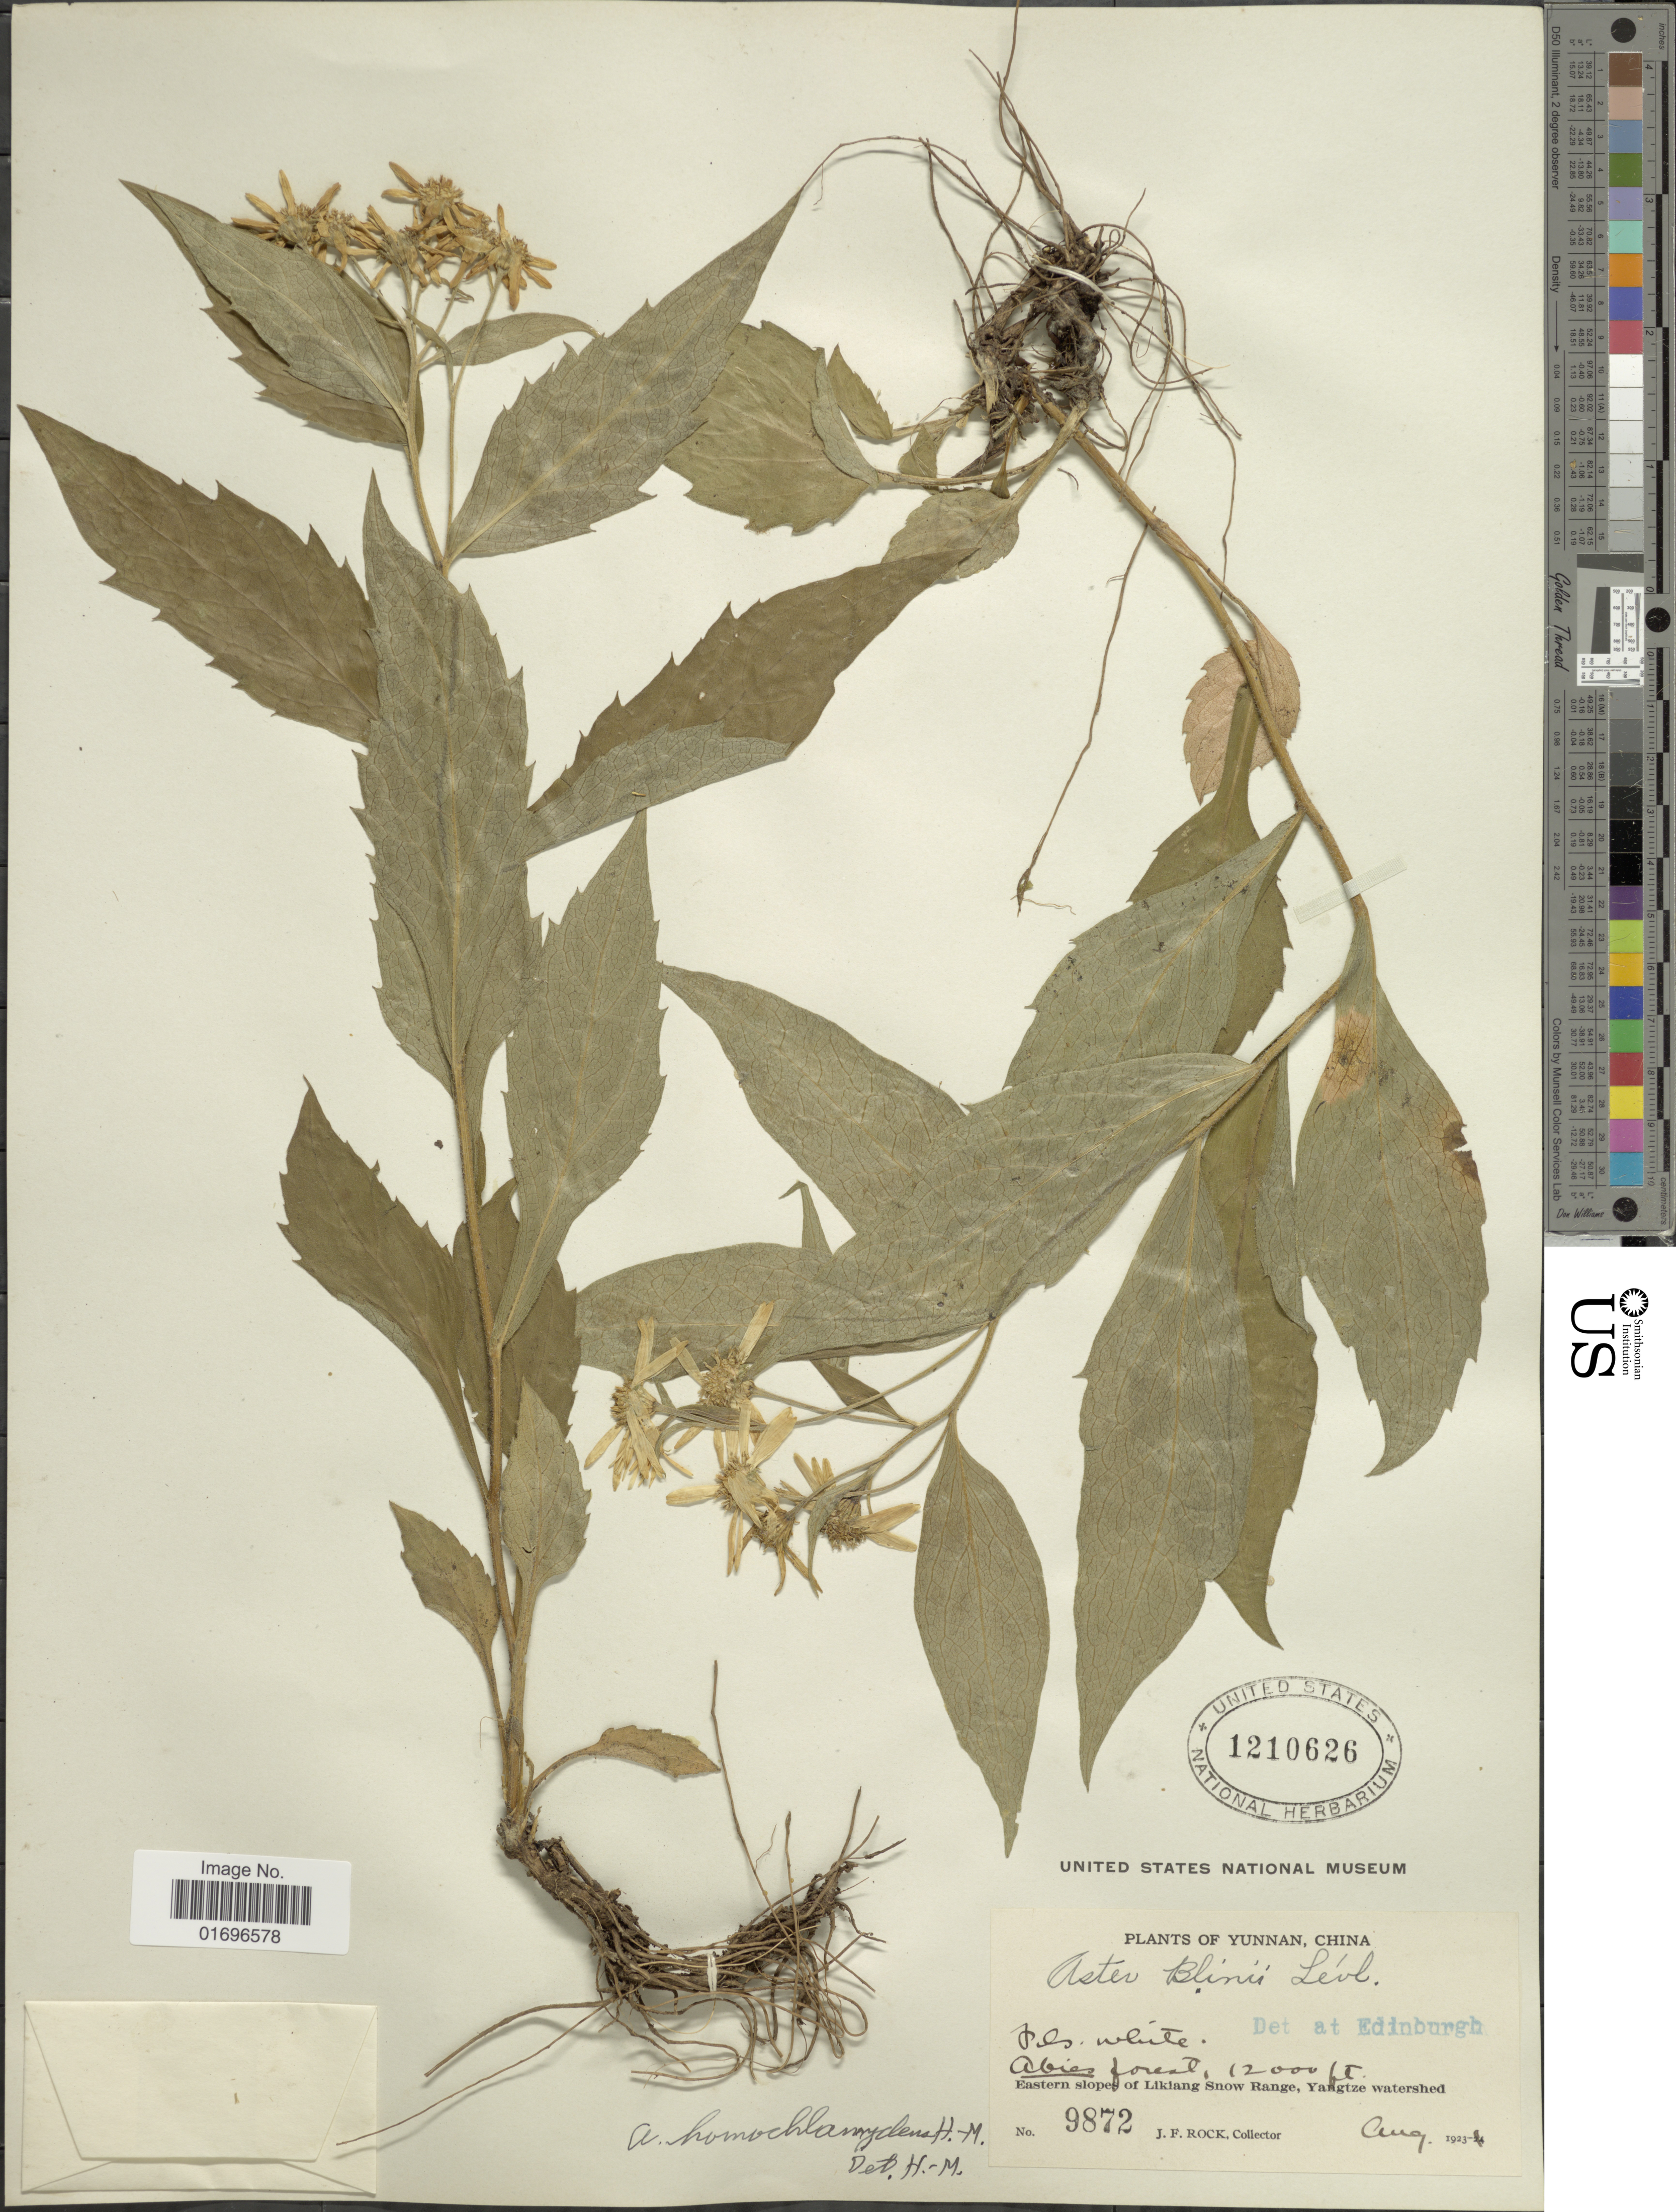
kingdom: Plantae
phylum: Tracheophyta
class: Magnoliopsida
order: Asterales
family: Asteraceae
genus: Aster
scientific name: Aster homochlamydeus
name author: Hand.-Mazz.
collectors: J. Rock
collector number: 9872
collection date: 1923-08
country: China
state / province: Yunnan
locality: Eastern slopes of Likiang Snow Range, Yangtze watershed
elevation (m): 3658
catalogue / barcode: US 1210626